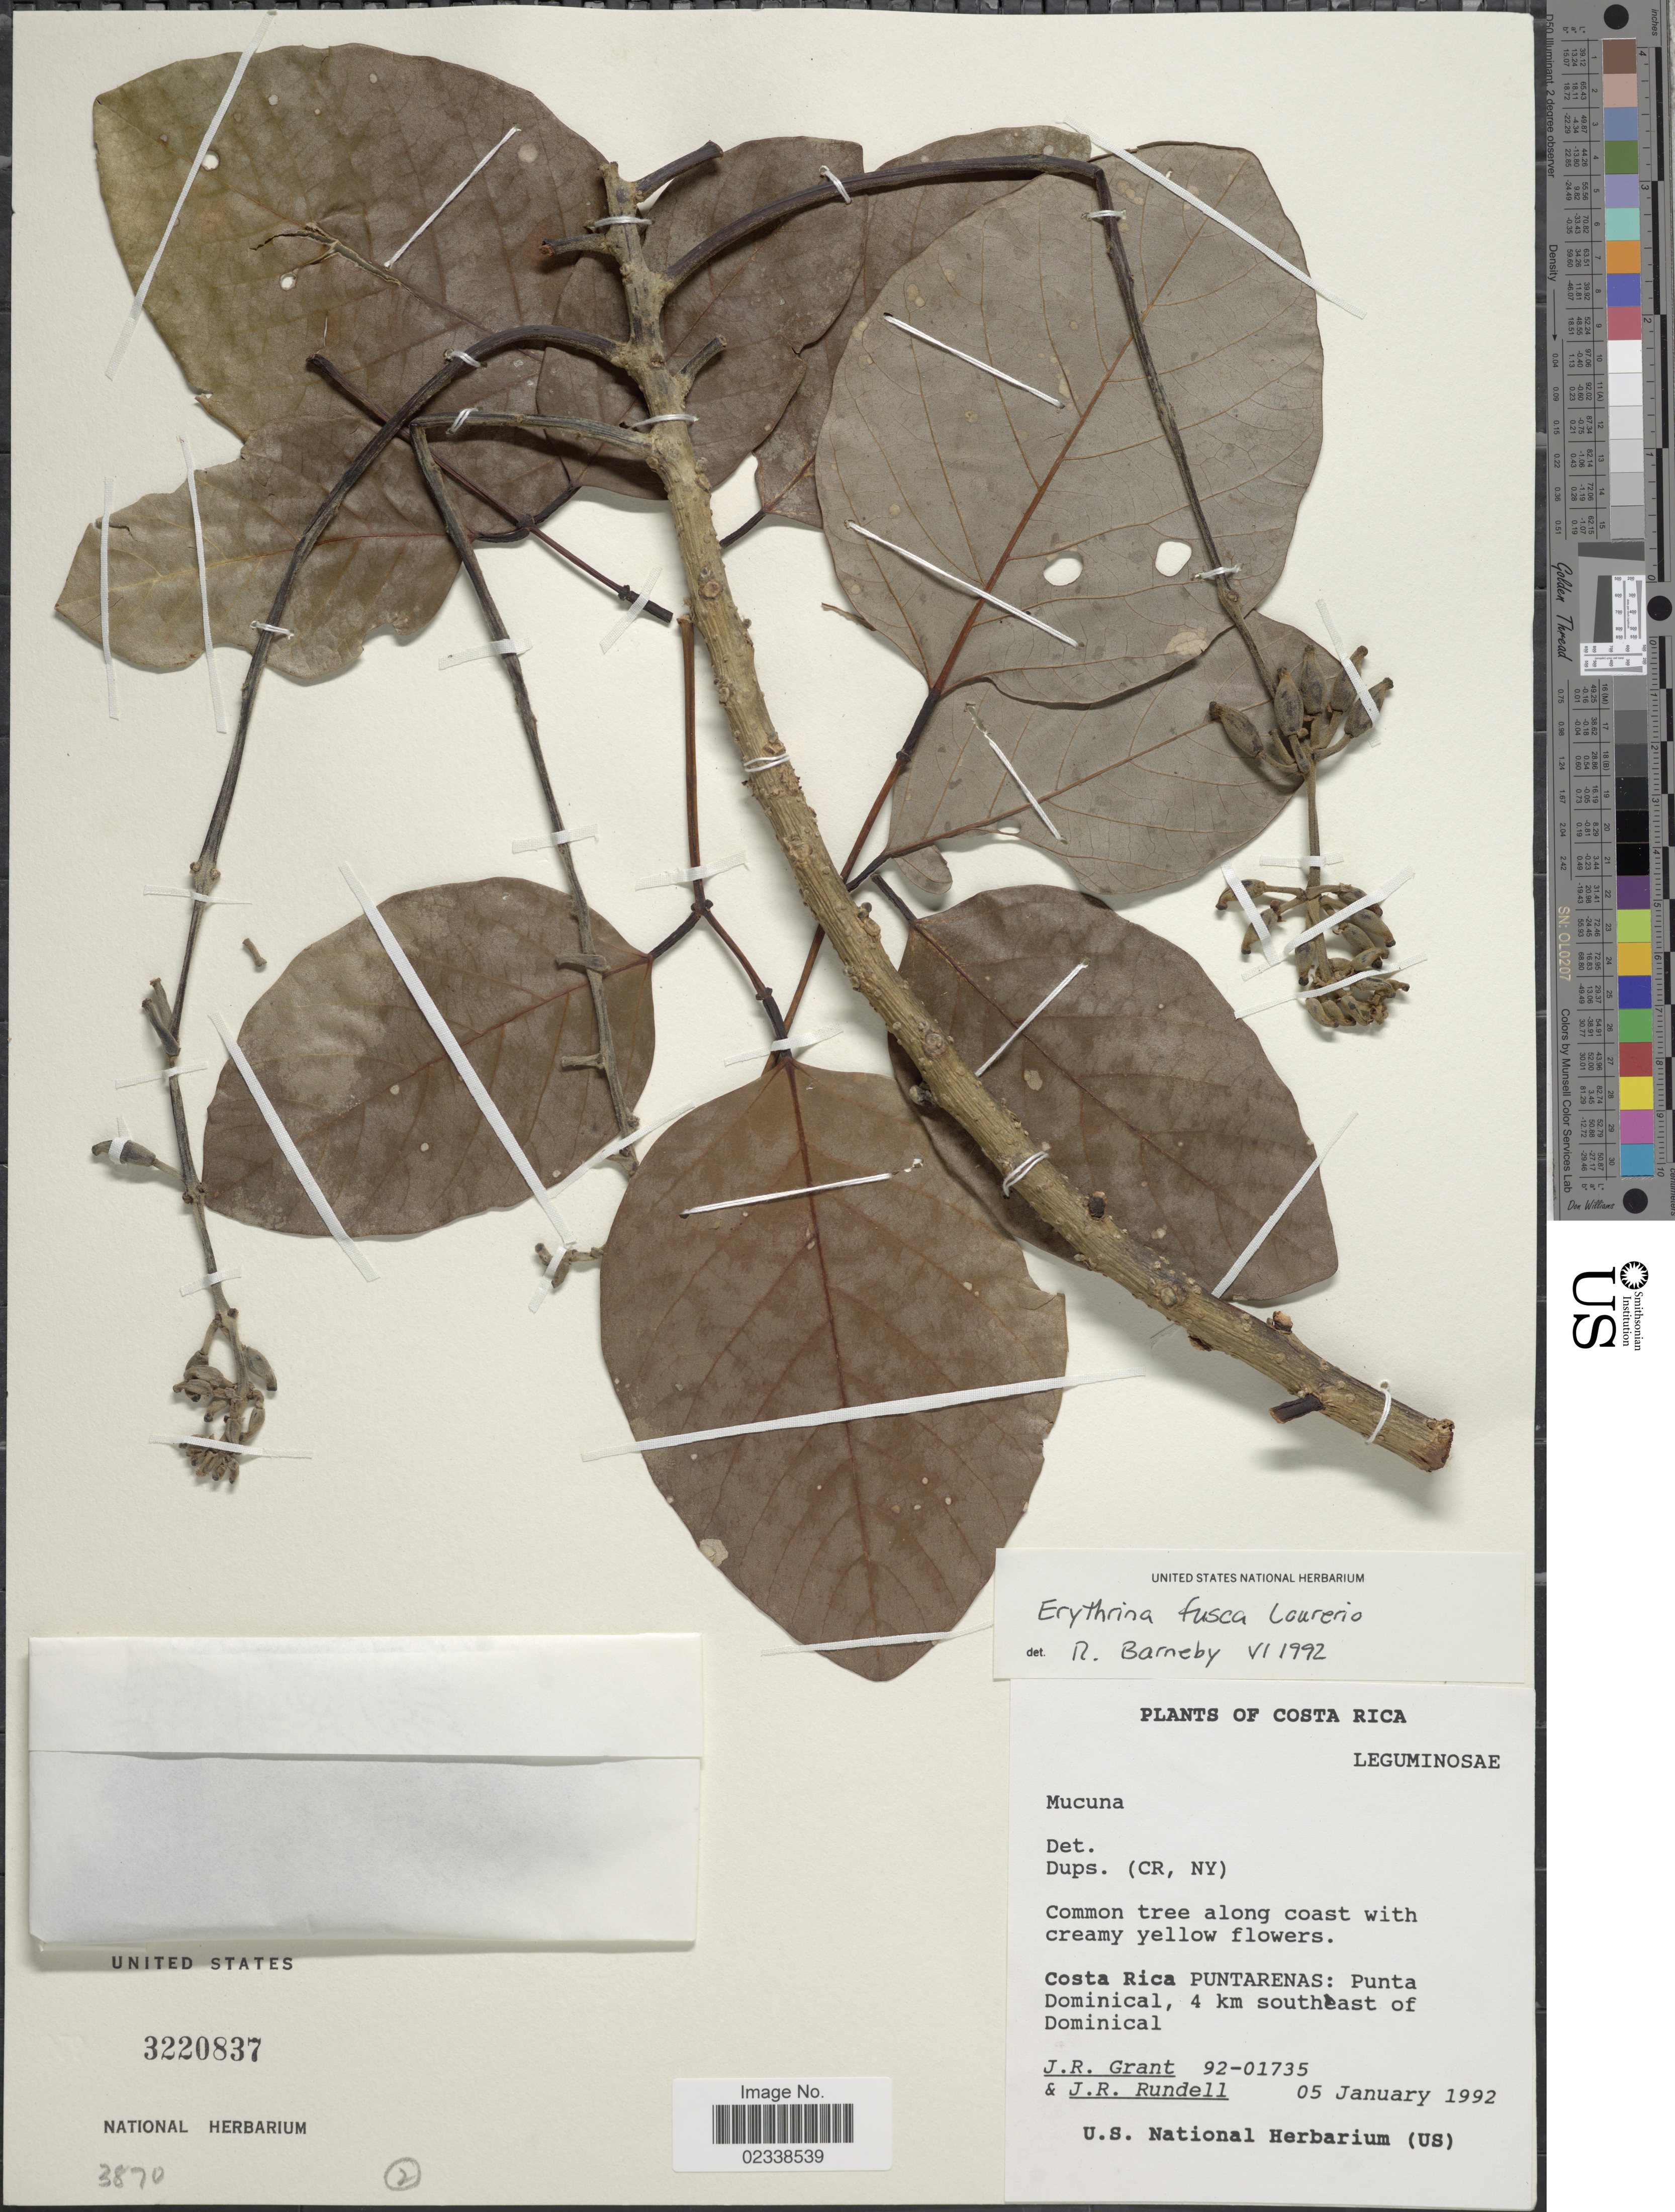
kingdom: Plantae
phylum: Tracheophyta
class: Magnoliopsida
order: Fabales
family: Fabaceae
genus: Erythrina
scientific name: Erythrina fusca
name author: Lour.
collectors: J. Grant & J. R. Rundell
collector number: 92-01735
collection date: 1992-01-05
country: Costa Rica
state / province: Puntarenas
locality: Punta Dominical, 4 km southeast of Domincal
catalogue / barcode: US 3220837